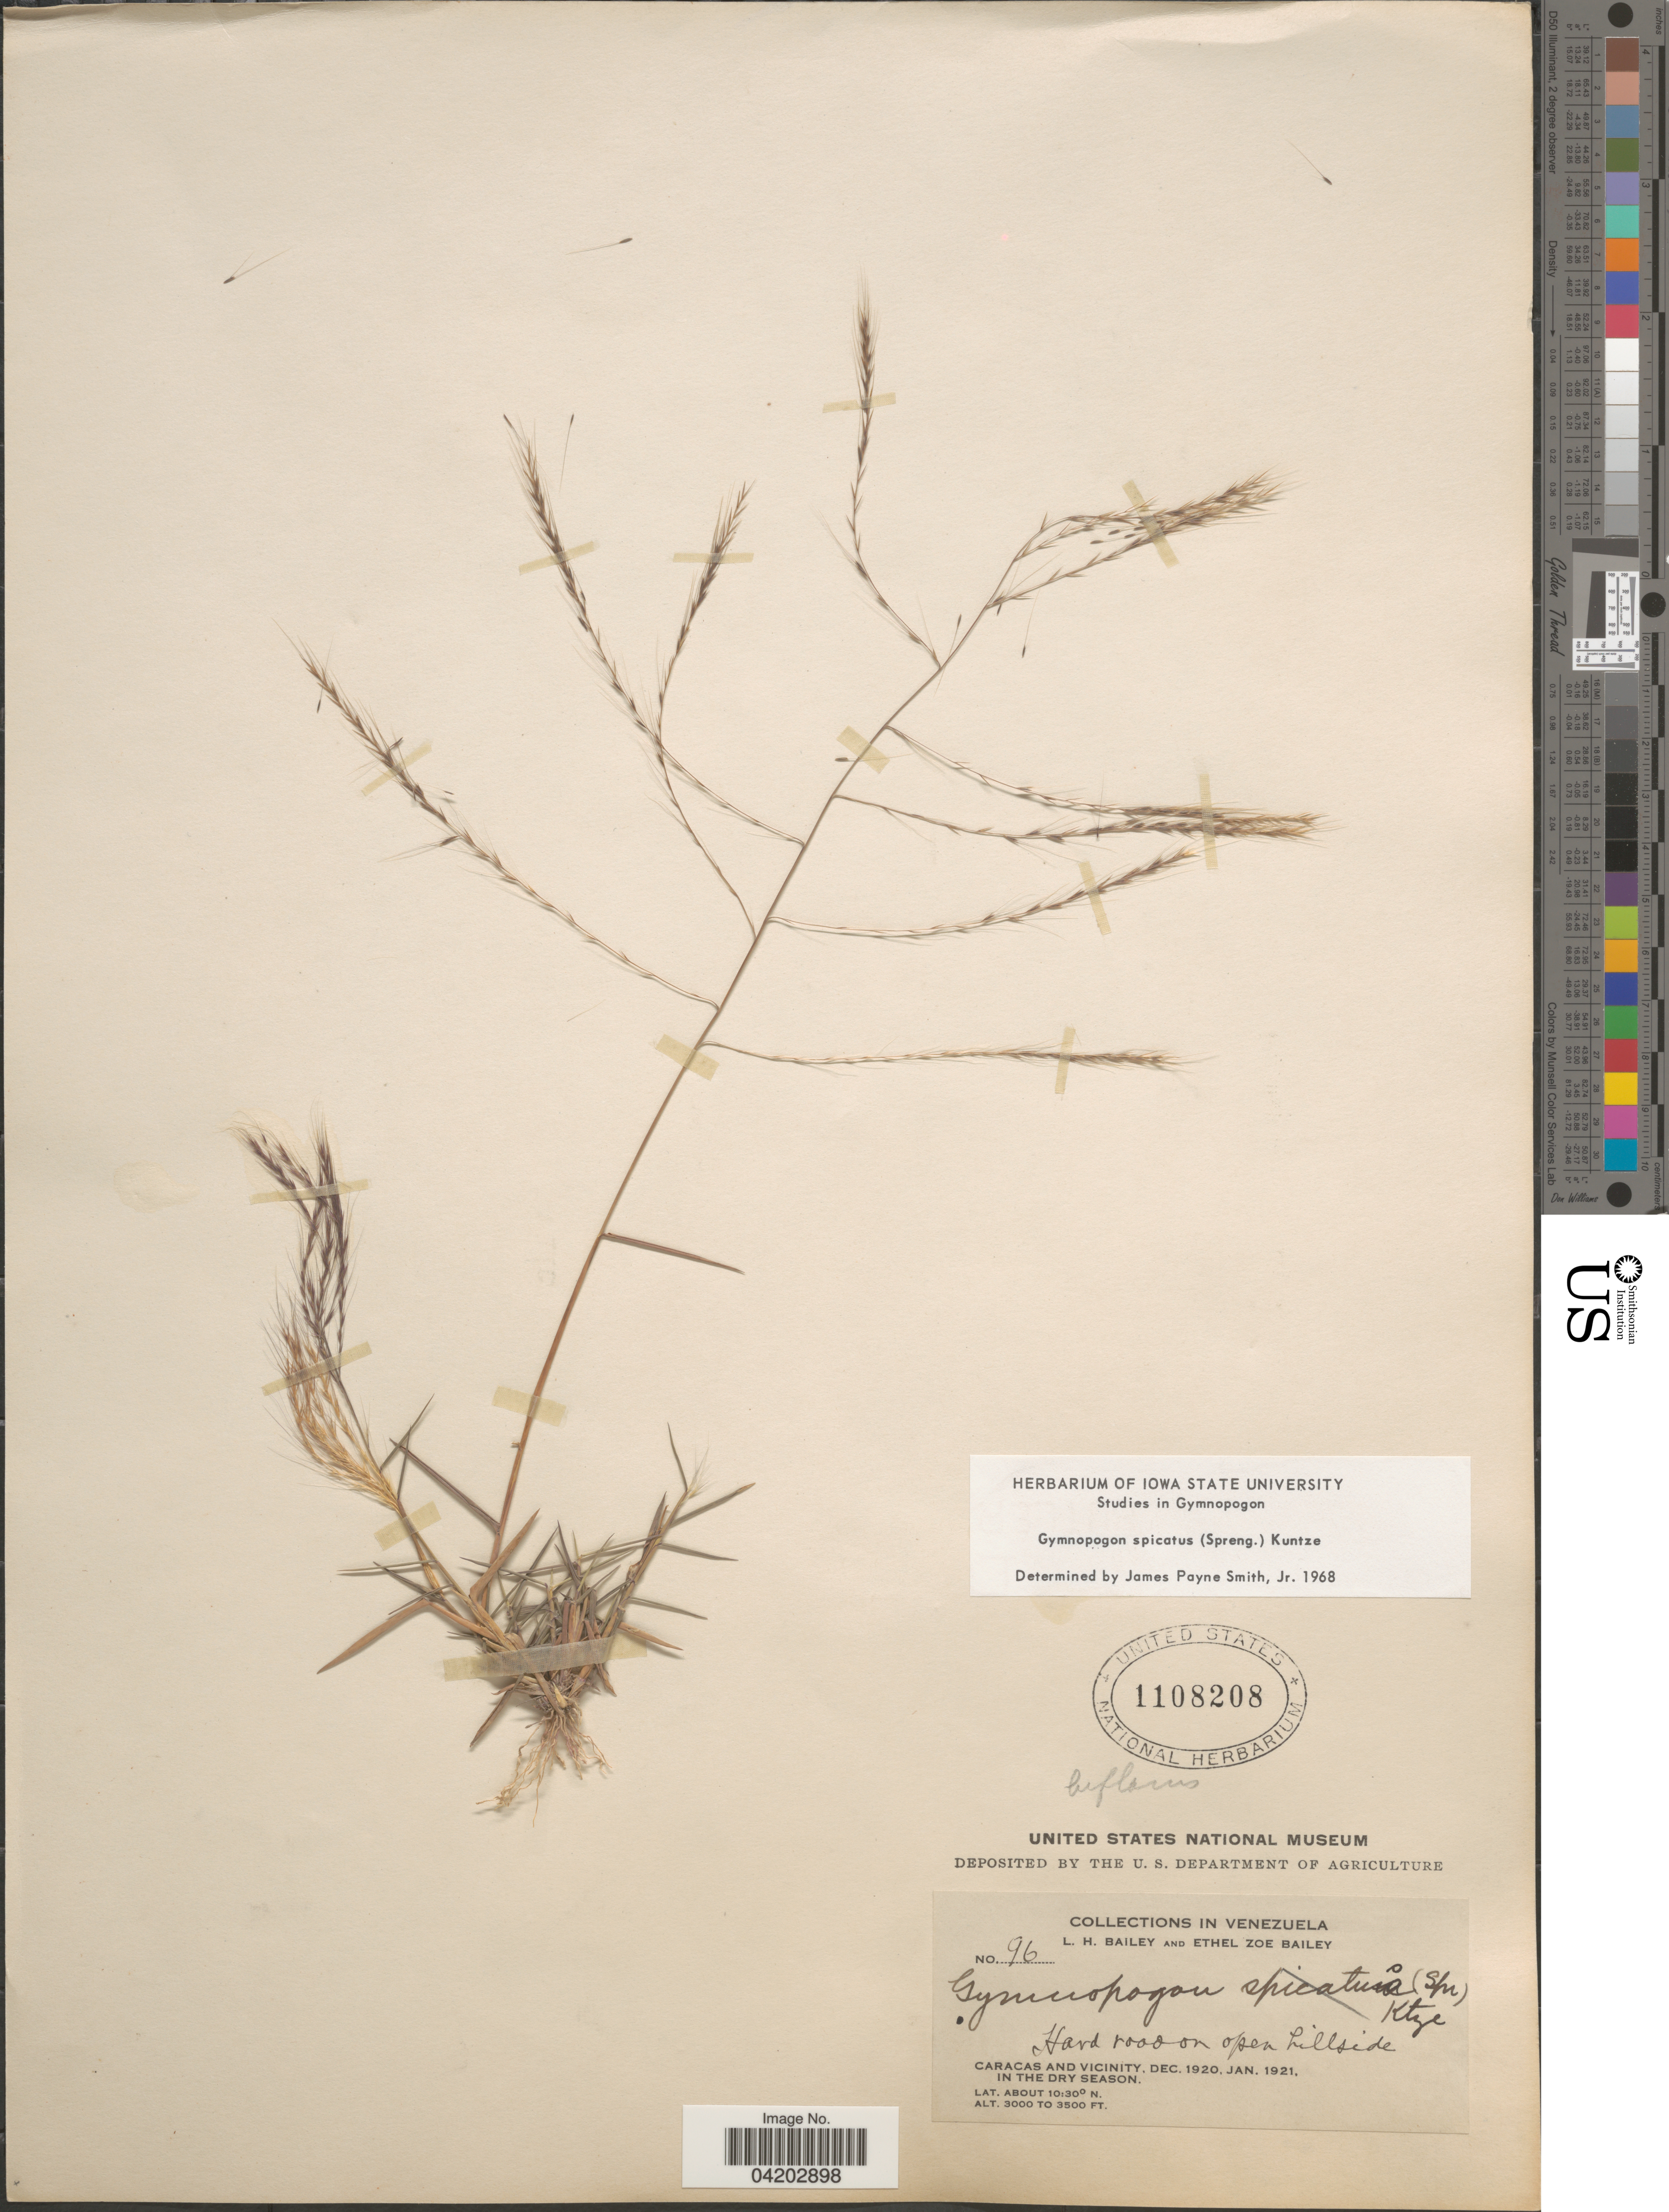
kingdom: Plantae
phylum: Tracheophyta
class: Liliopsida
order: Poales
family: Poaceae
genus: Gymnopogon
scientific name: Gymnopogon spicatus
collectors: L. H. Bailey & E. Z. Bailey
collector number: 96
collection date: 1920-12/1921-01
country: Venezuela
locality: Caracas and Vicinity.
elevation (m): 914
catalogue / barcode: US 1108208